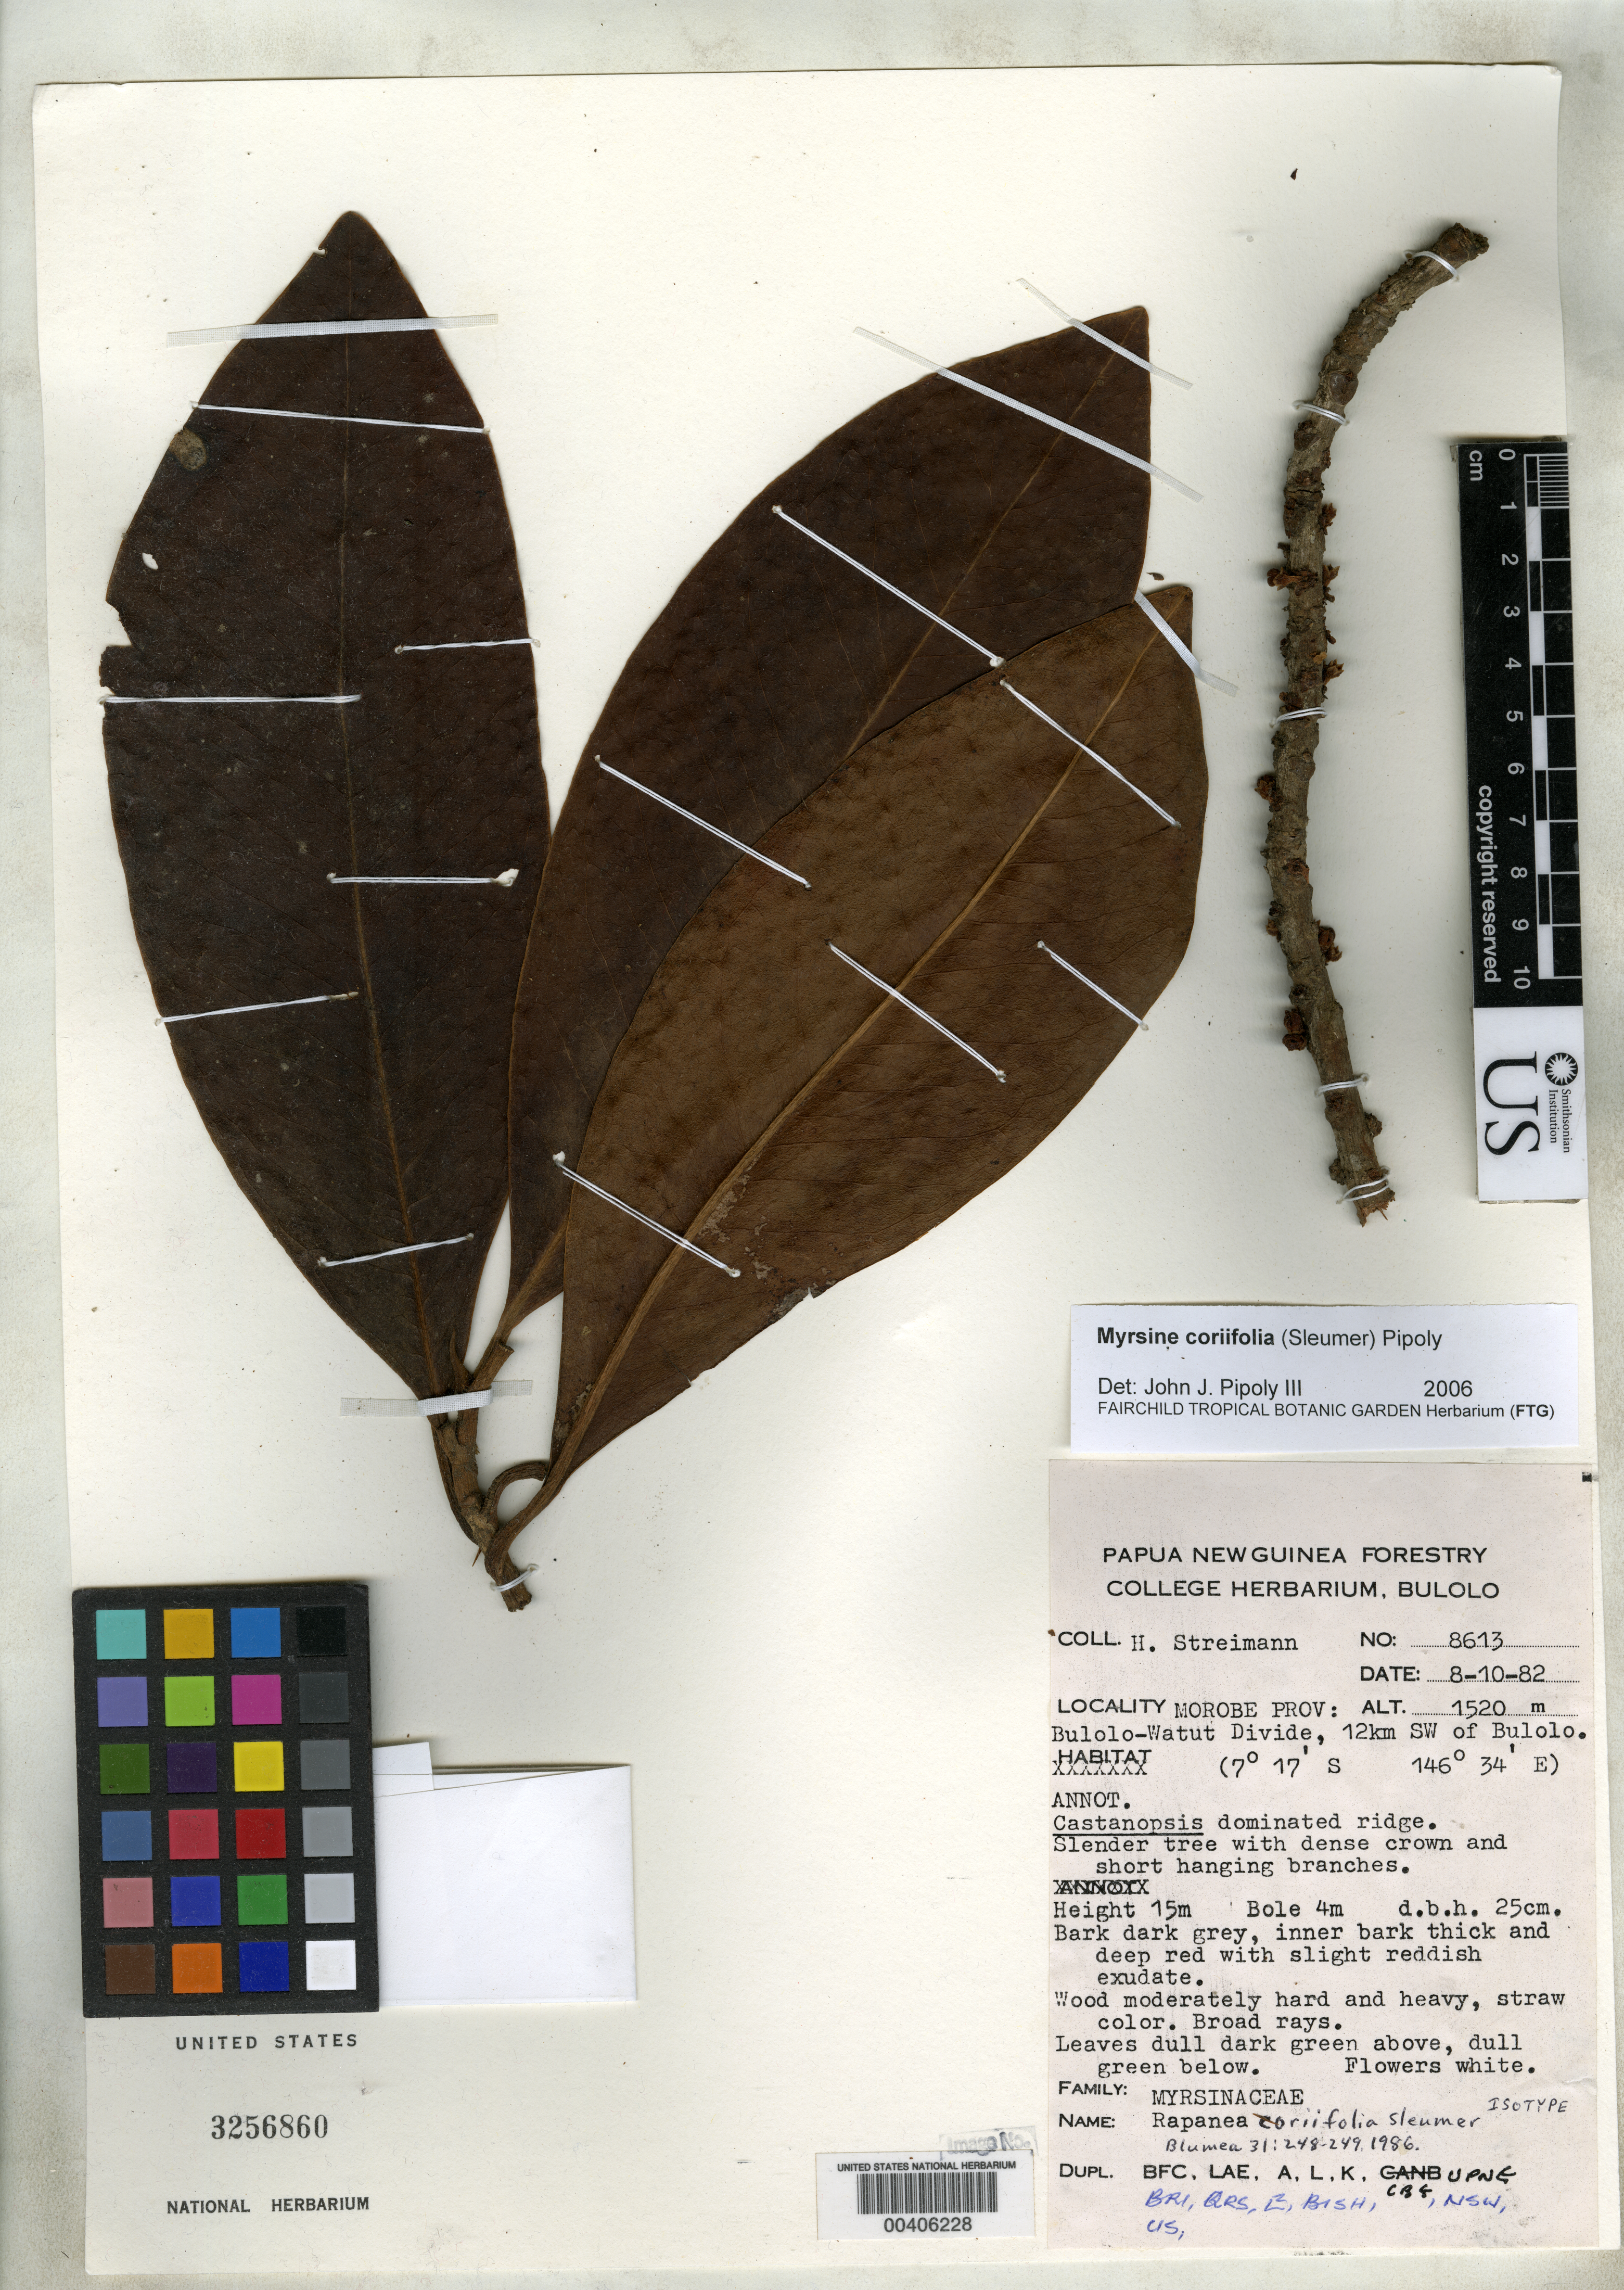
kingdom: Plantae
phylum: Tracheophyta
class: Magnoliopsida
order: Ericales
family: Primulaceae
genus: Rapanea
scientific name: Rapanea coriifolia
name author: Sleumer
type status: Isotype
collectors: H. Streimann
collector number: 8613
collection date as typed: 08 Oct 1982 or 10 Aug 1982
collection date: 1982-08-10 or 1982-10-08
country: Papua New Guinea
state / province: Morobe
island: New Guinea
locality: Bulolo - Watut divide, 12 km SW of Bulolo.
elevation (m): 1520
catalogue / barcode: US 3256860